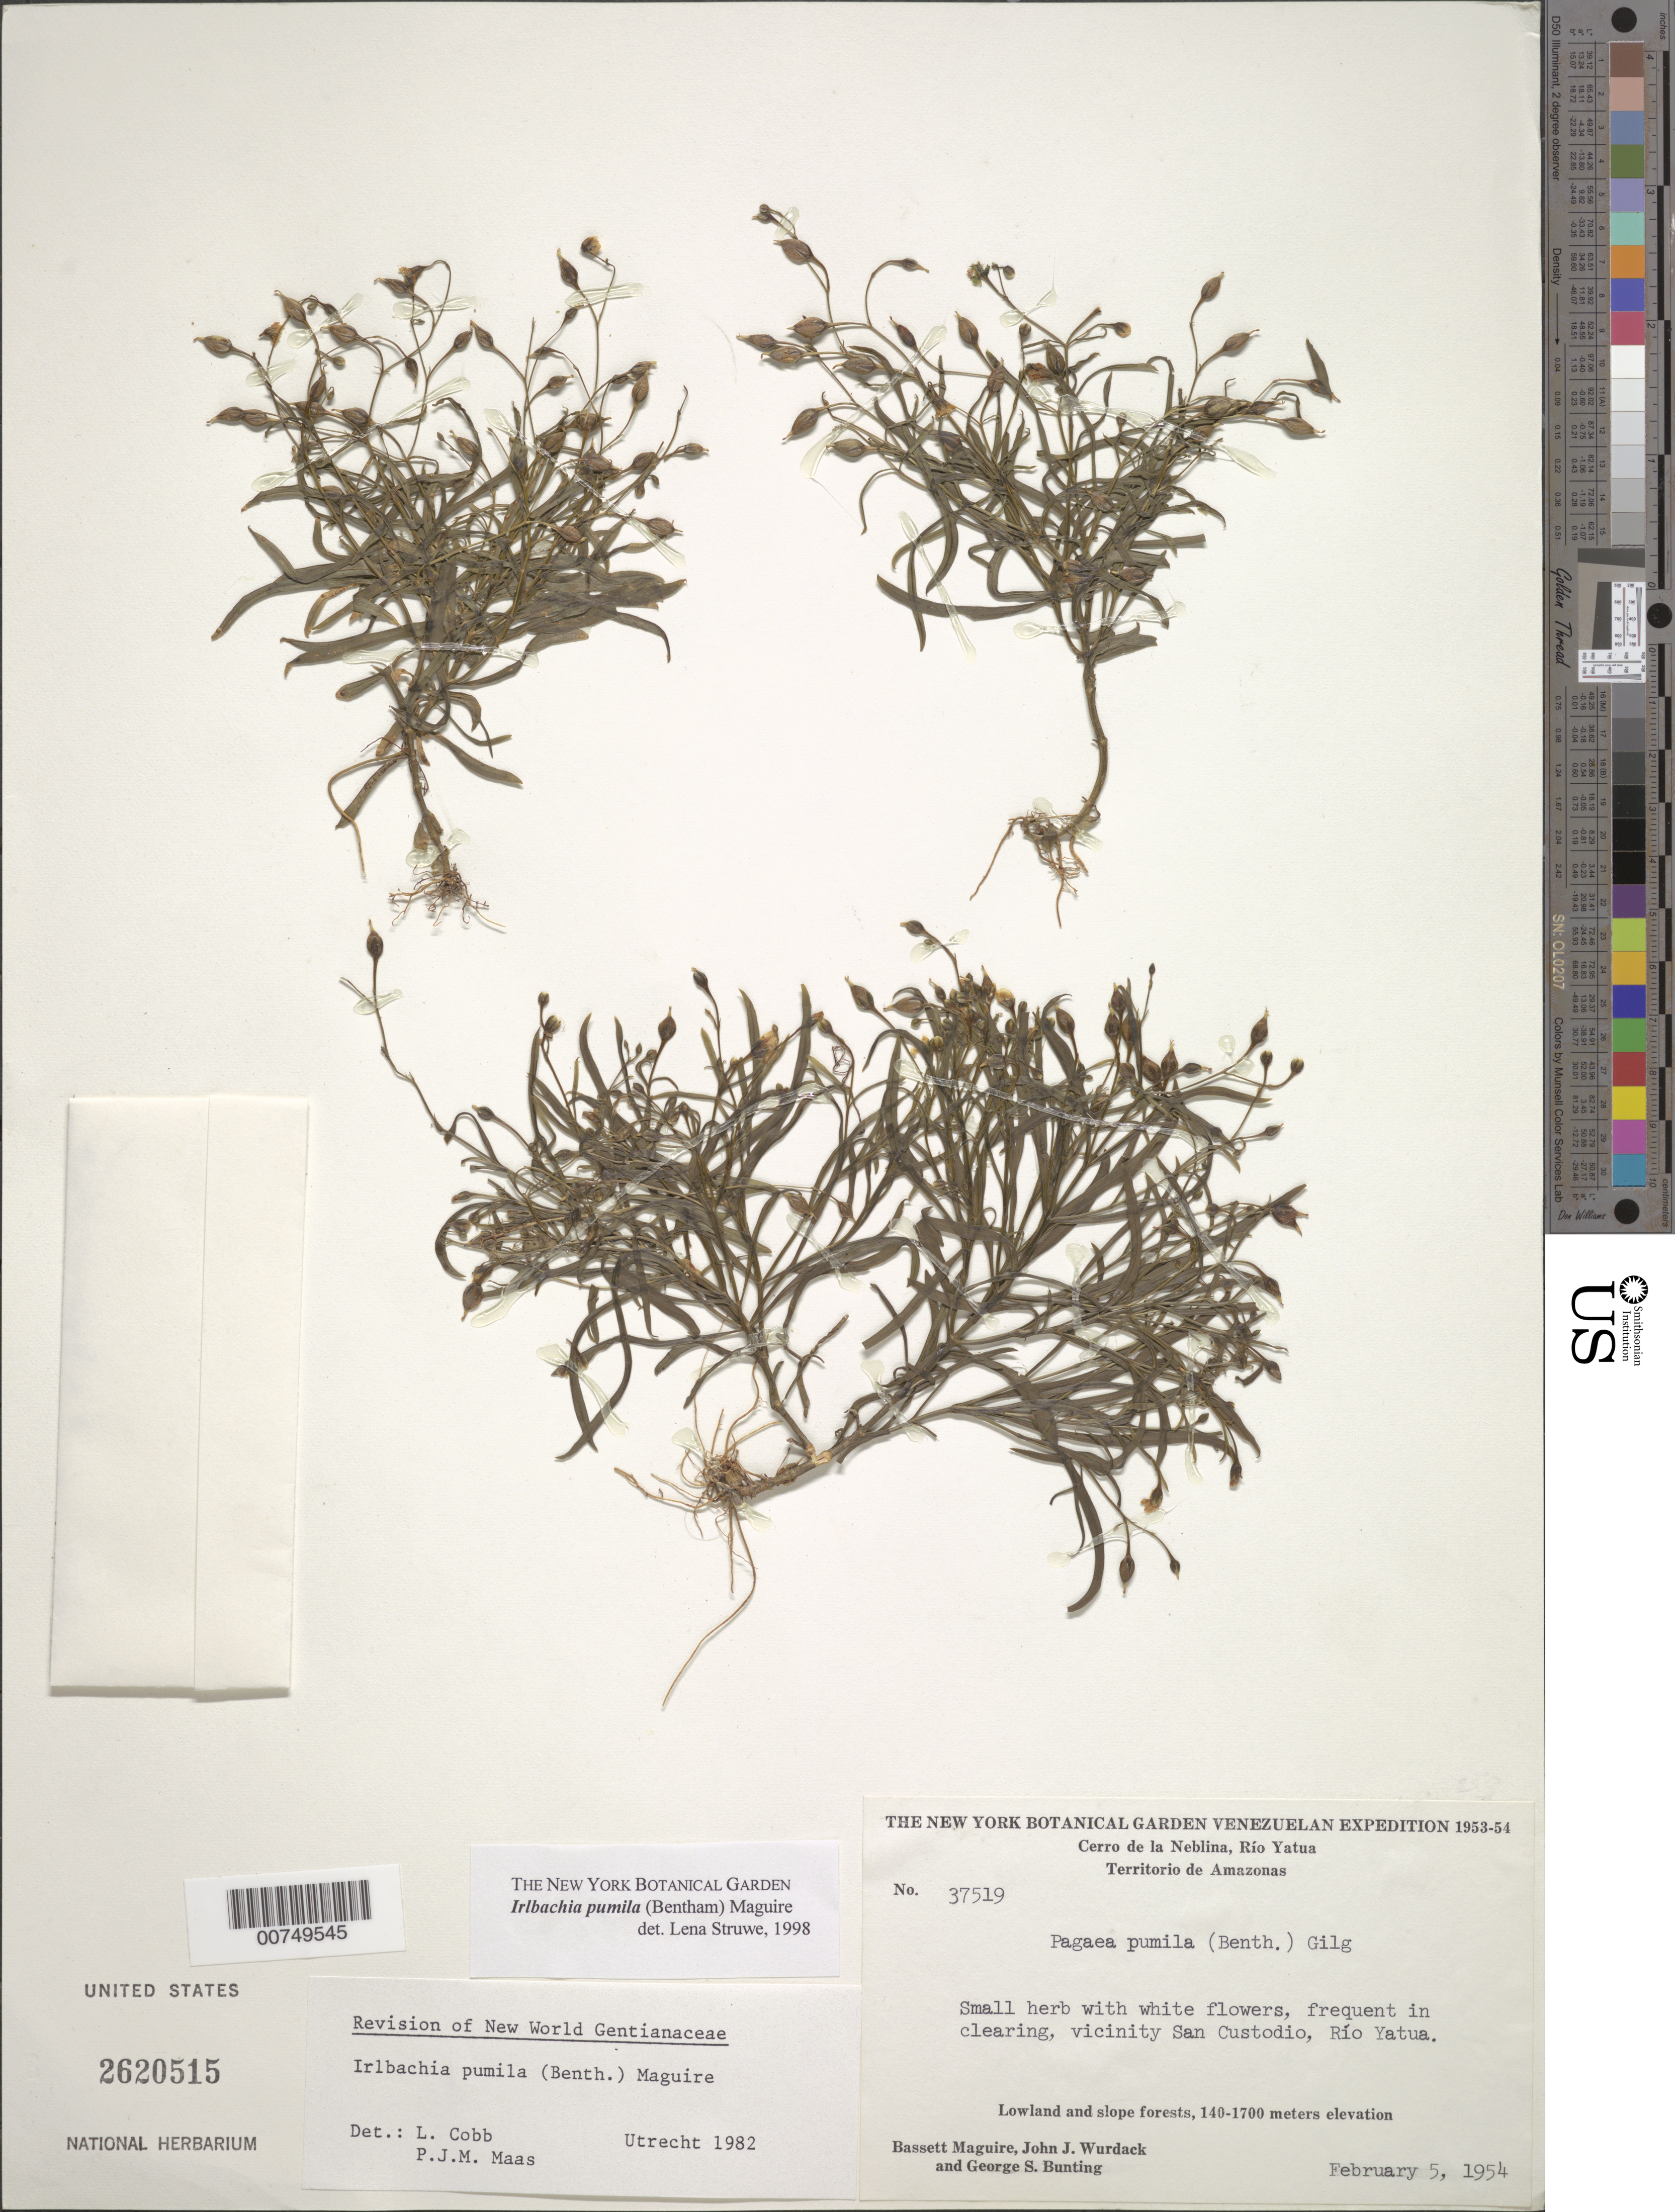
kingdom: Plantae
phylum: Tracheophyta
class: Magnoliopsida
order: Gentianales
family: Gentianaceae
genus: Irlbachia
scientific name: Irlbachia pumila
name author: (Benth.) Maguire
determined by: Struwe, L.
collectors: B. Maguire, J. J. Wurdack & G. S. Bunting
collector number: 37519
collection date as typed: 5-Feb-54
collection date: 1954-02-05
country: Venezuela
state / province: Amazonas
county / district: Río Negro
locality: Cerro de la Neblina, Río Yatua, vicinity San Custodio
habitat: Lowland and slope forests; in clearing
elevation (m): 140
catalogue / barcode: US 2620515